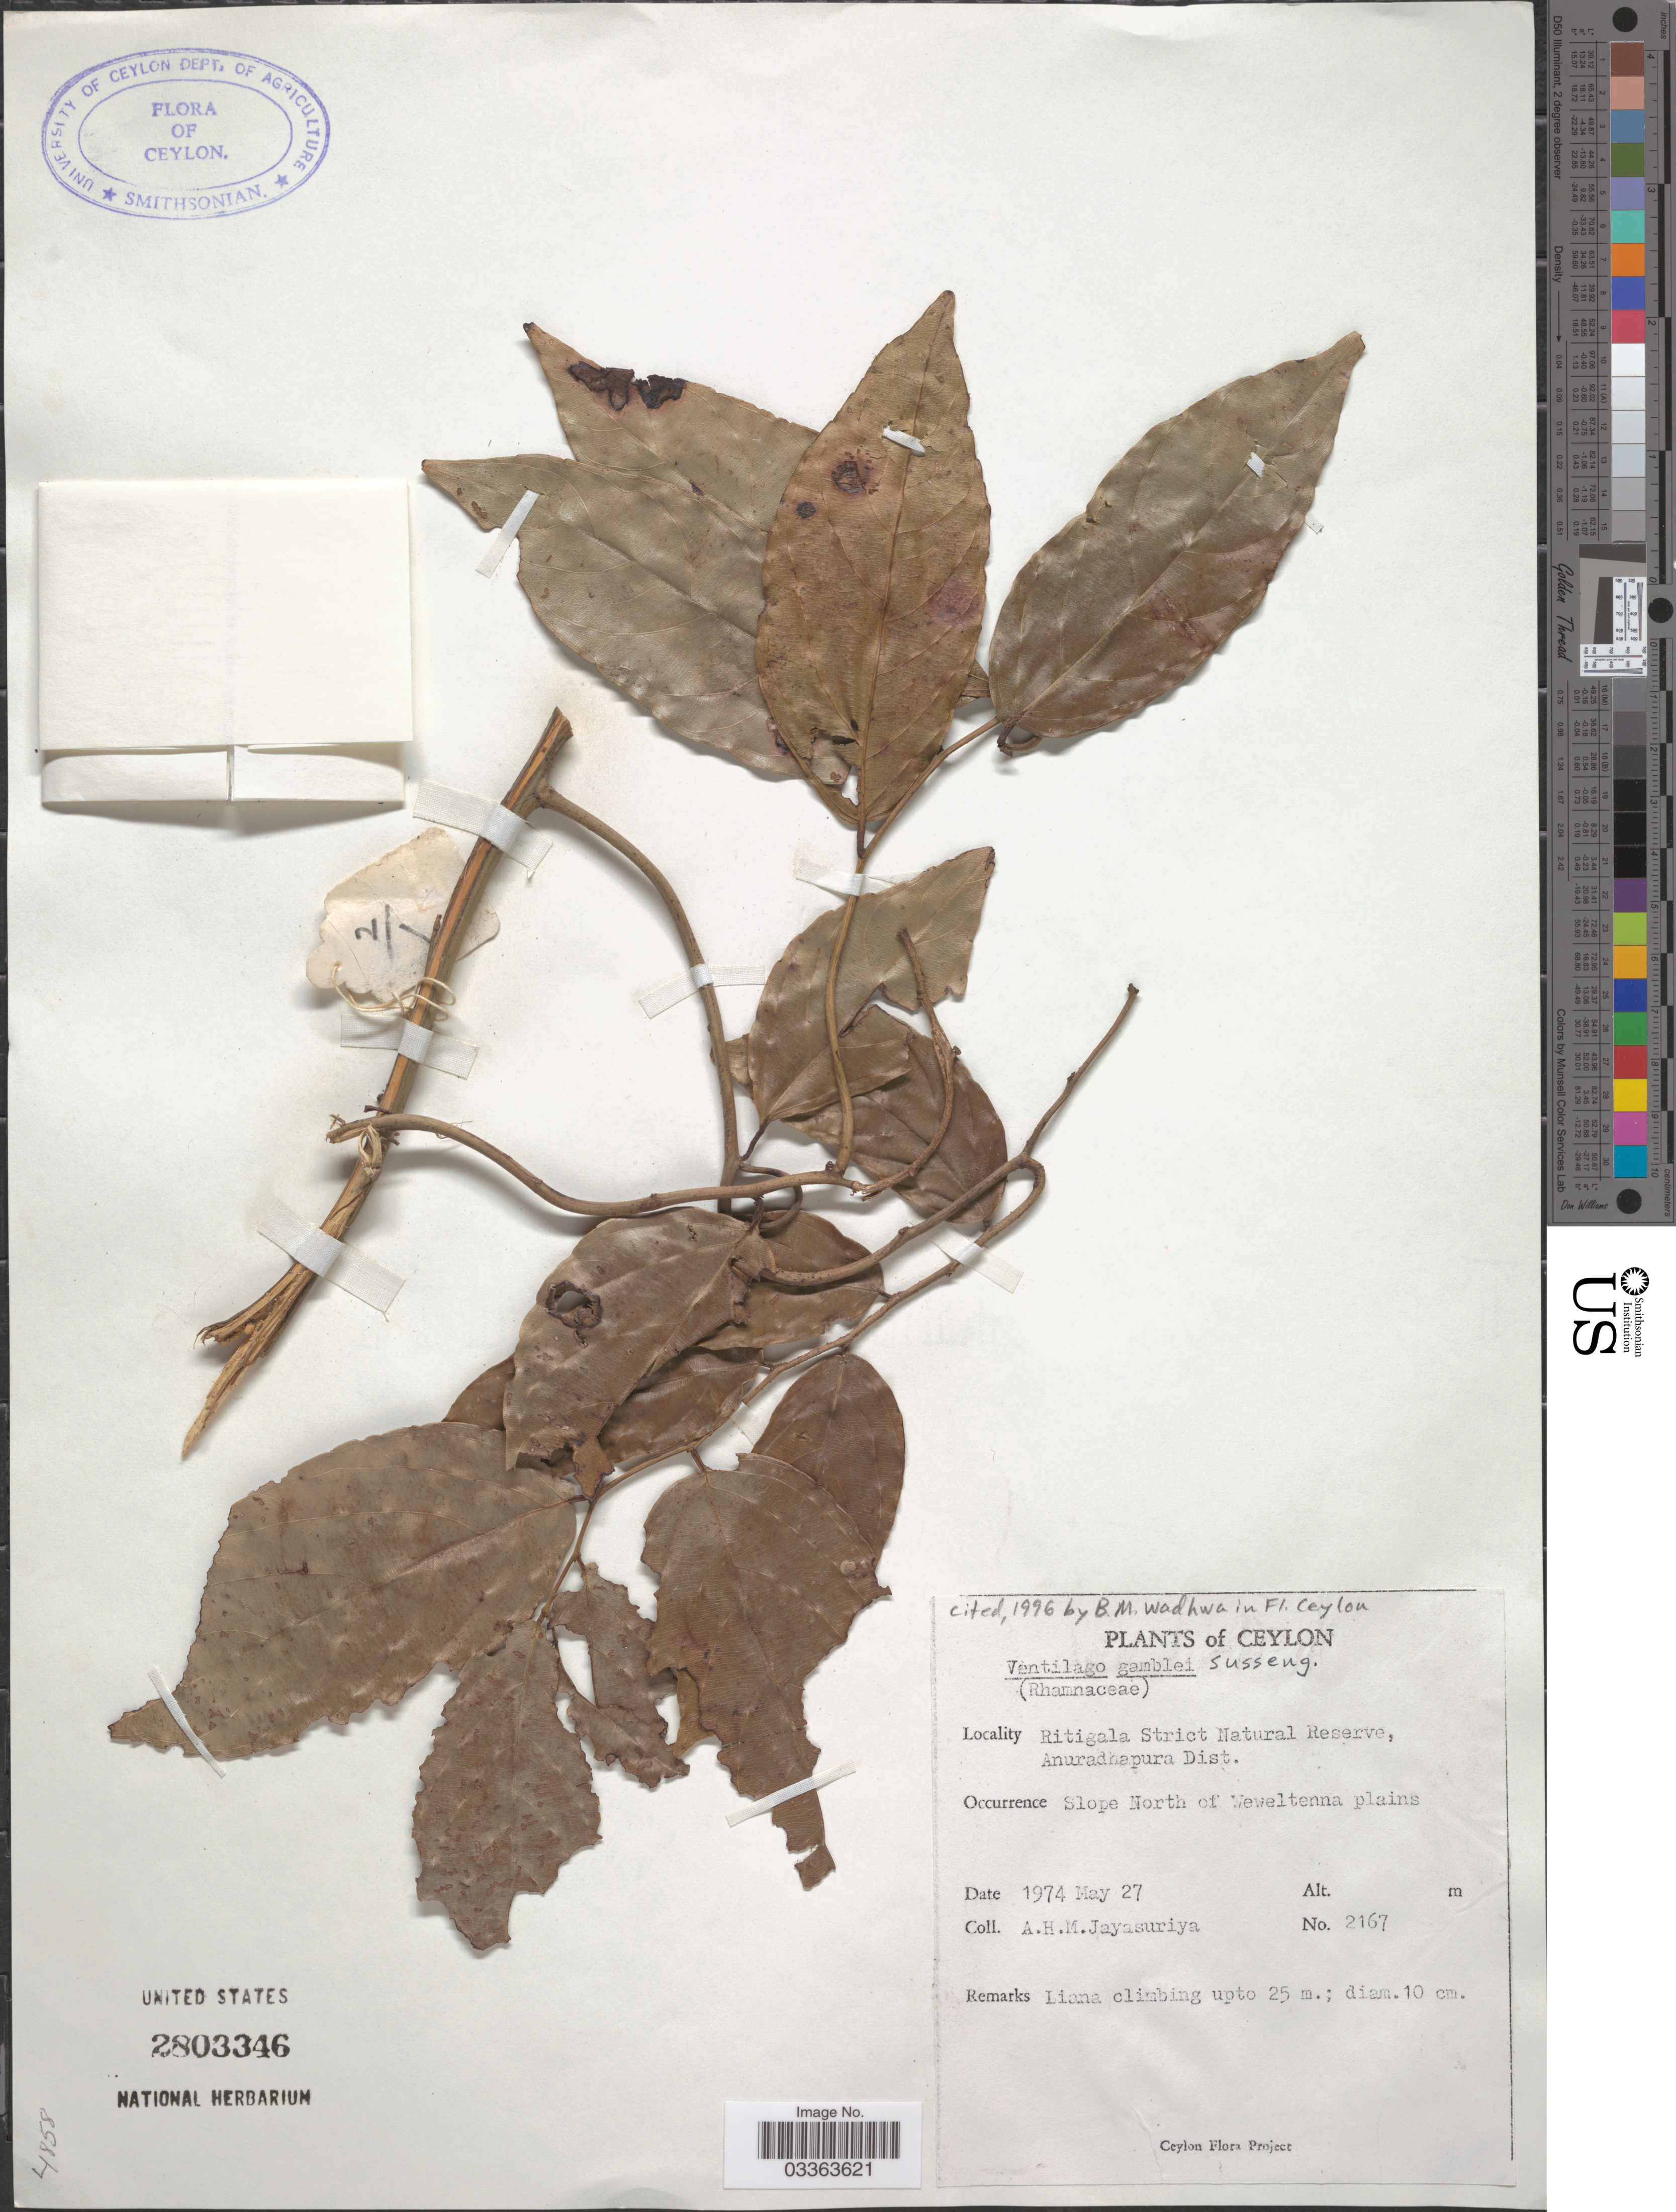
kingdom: Plantae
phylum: Tracheophyta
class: Magnoliopsida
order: Rosales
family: Rhamnaceae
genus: Ventilago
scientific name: Ventilago gamblei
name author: Suess.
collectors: A. H. Jayasuriya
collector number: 2167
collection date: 1974-05-27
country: Sri Lanka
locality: Ceylon. Ritigala Strict Natural Reserve, Anuradhapura Dist. Slope North of Weweltenna plains.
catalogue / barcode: US 2803346